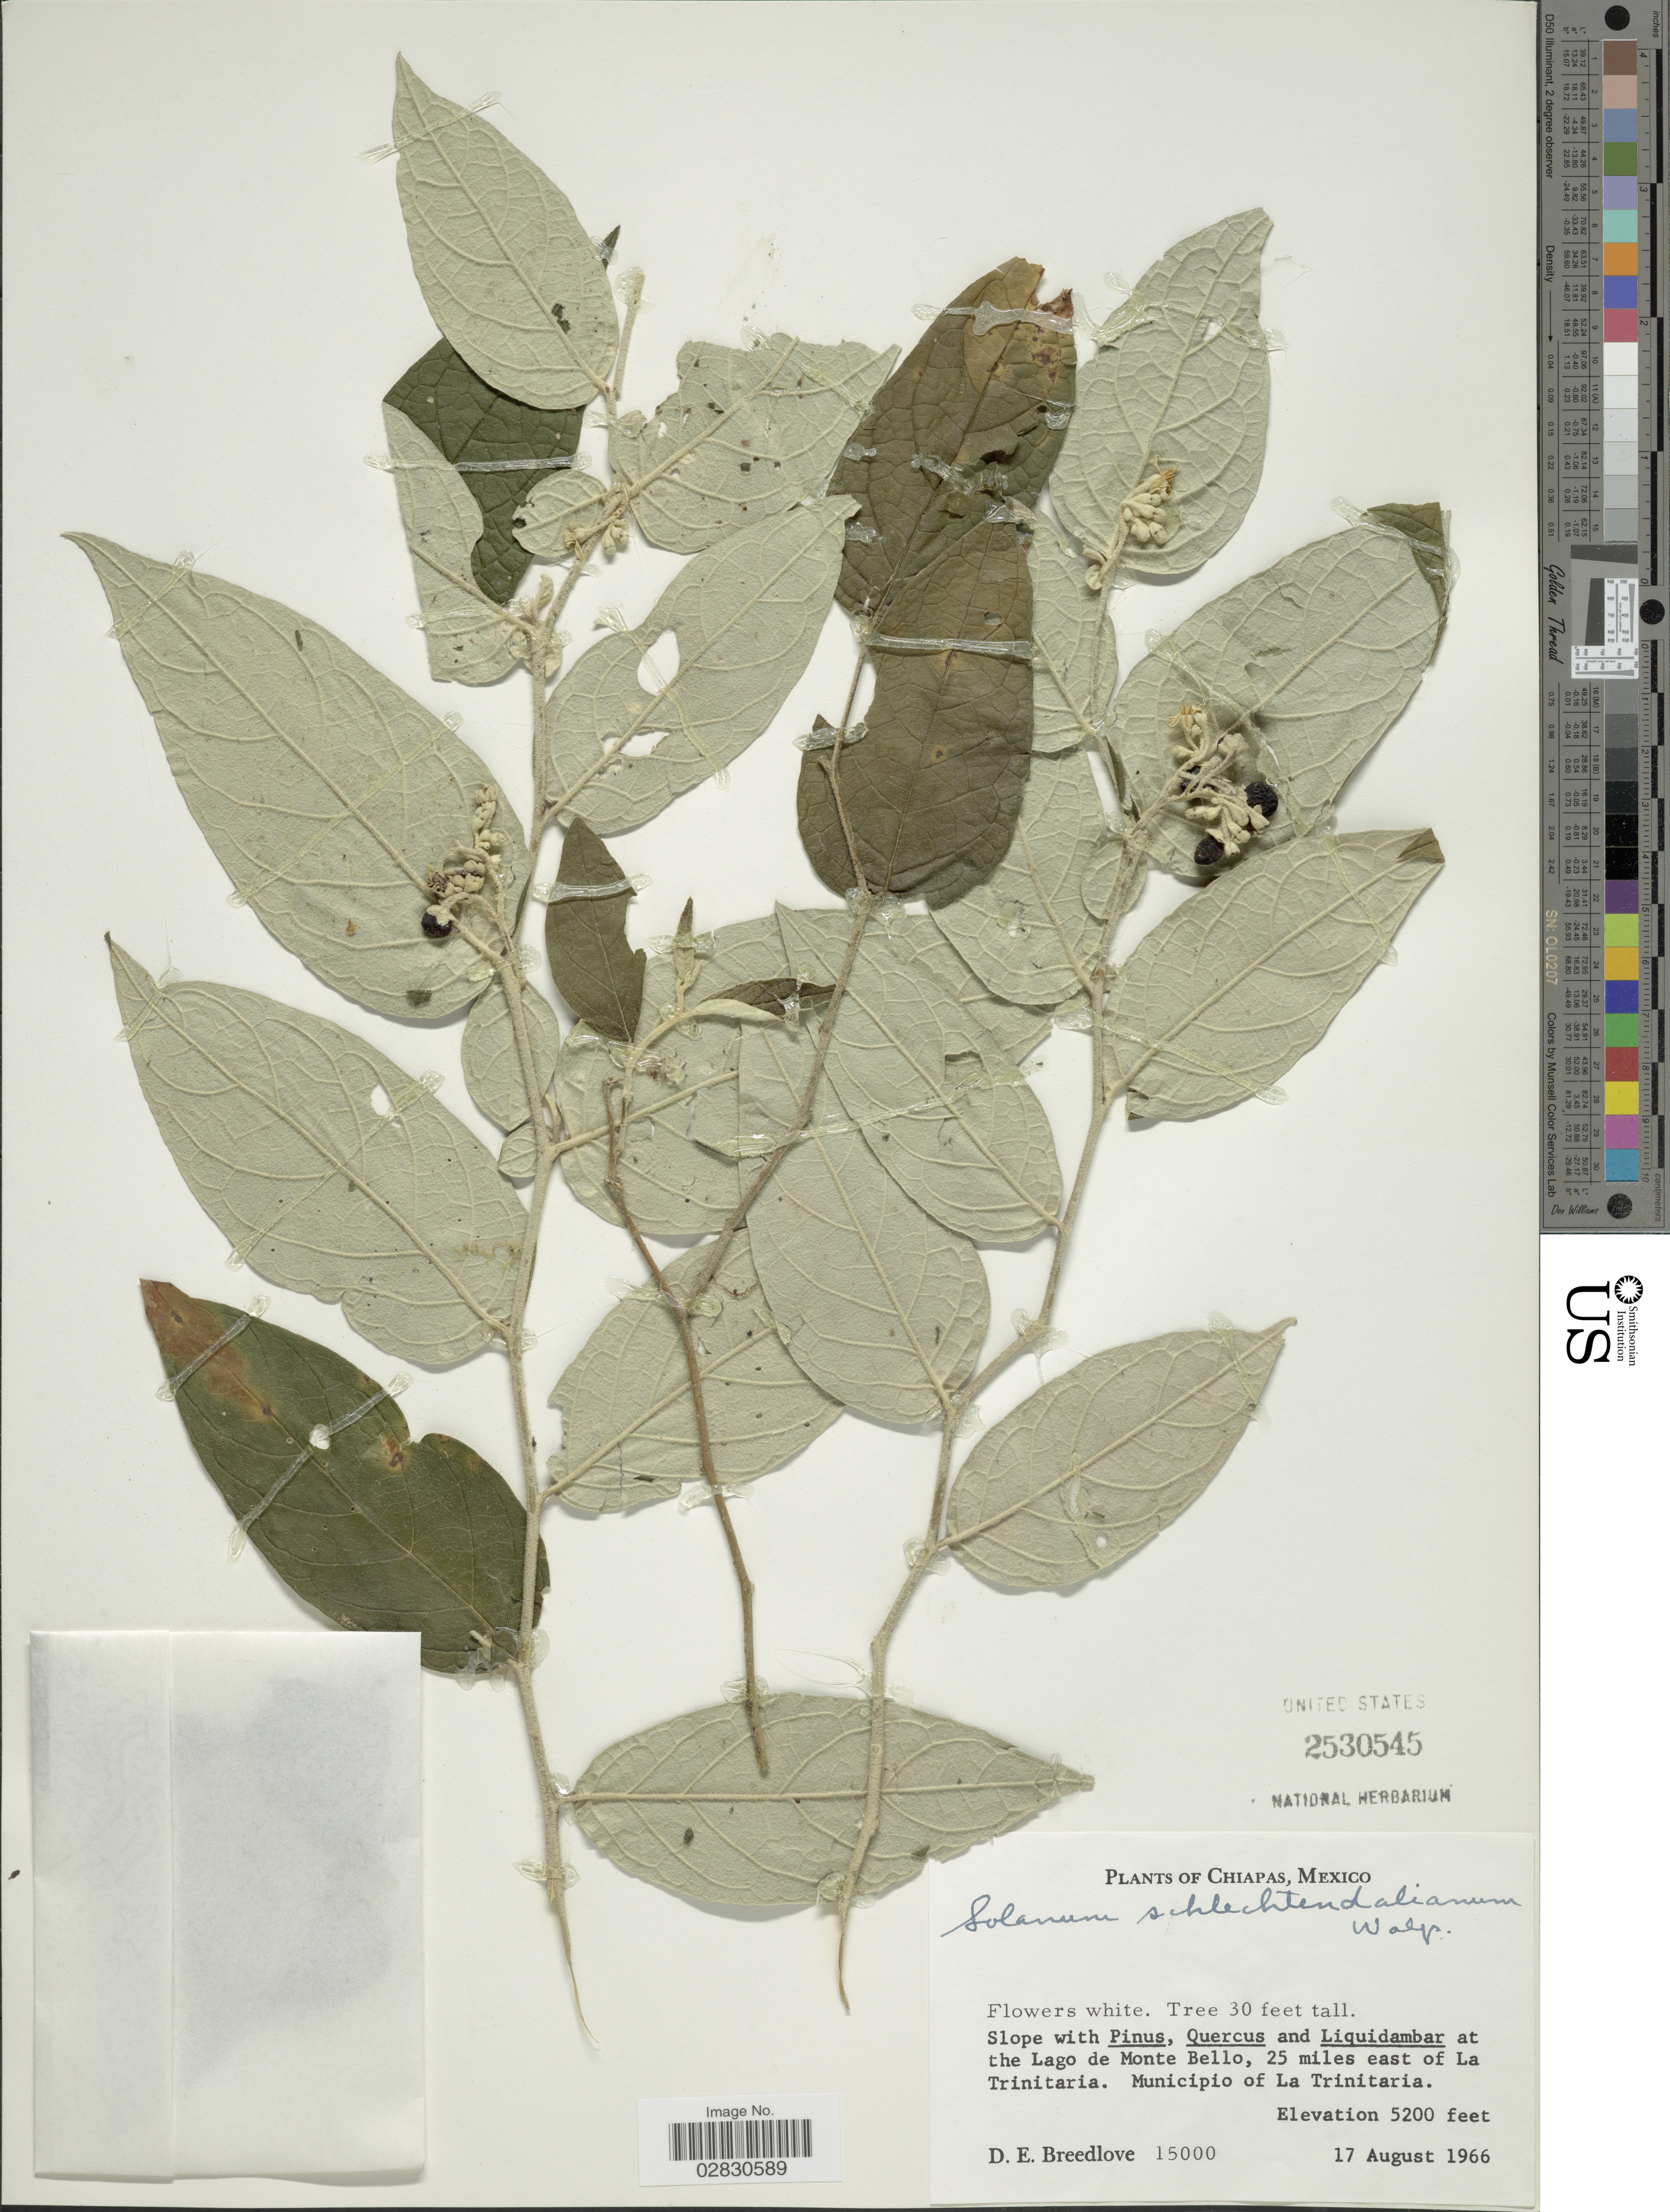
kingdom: Plantae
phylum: Tracheophyta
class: Magnoliopsida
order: Solanales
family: Solanaceae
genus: Solanum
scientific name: Solanum schlechtendalianum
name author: Walp.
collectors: D. E. Breedlove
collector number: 15000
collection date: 1966-08-17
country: Mexico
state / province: Chiapas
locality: Slope with Pinus, Quercus and Liquidambar at the Lago de Monte Bello, 25 miles east of La Trinitaria. Municipio of La Trinitaria.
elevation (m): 1585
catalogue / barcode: US 2530545